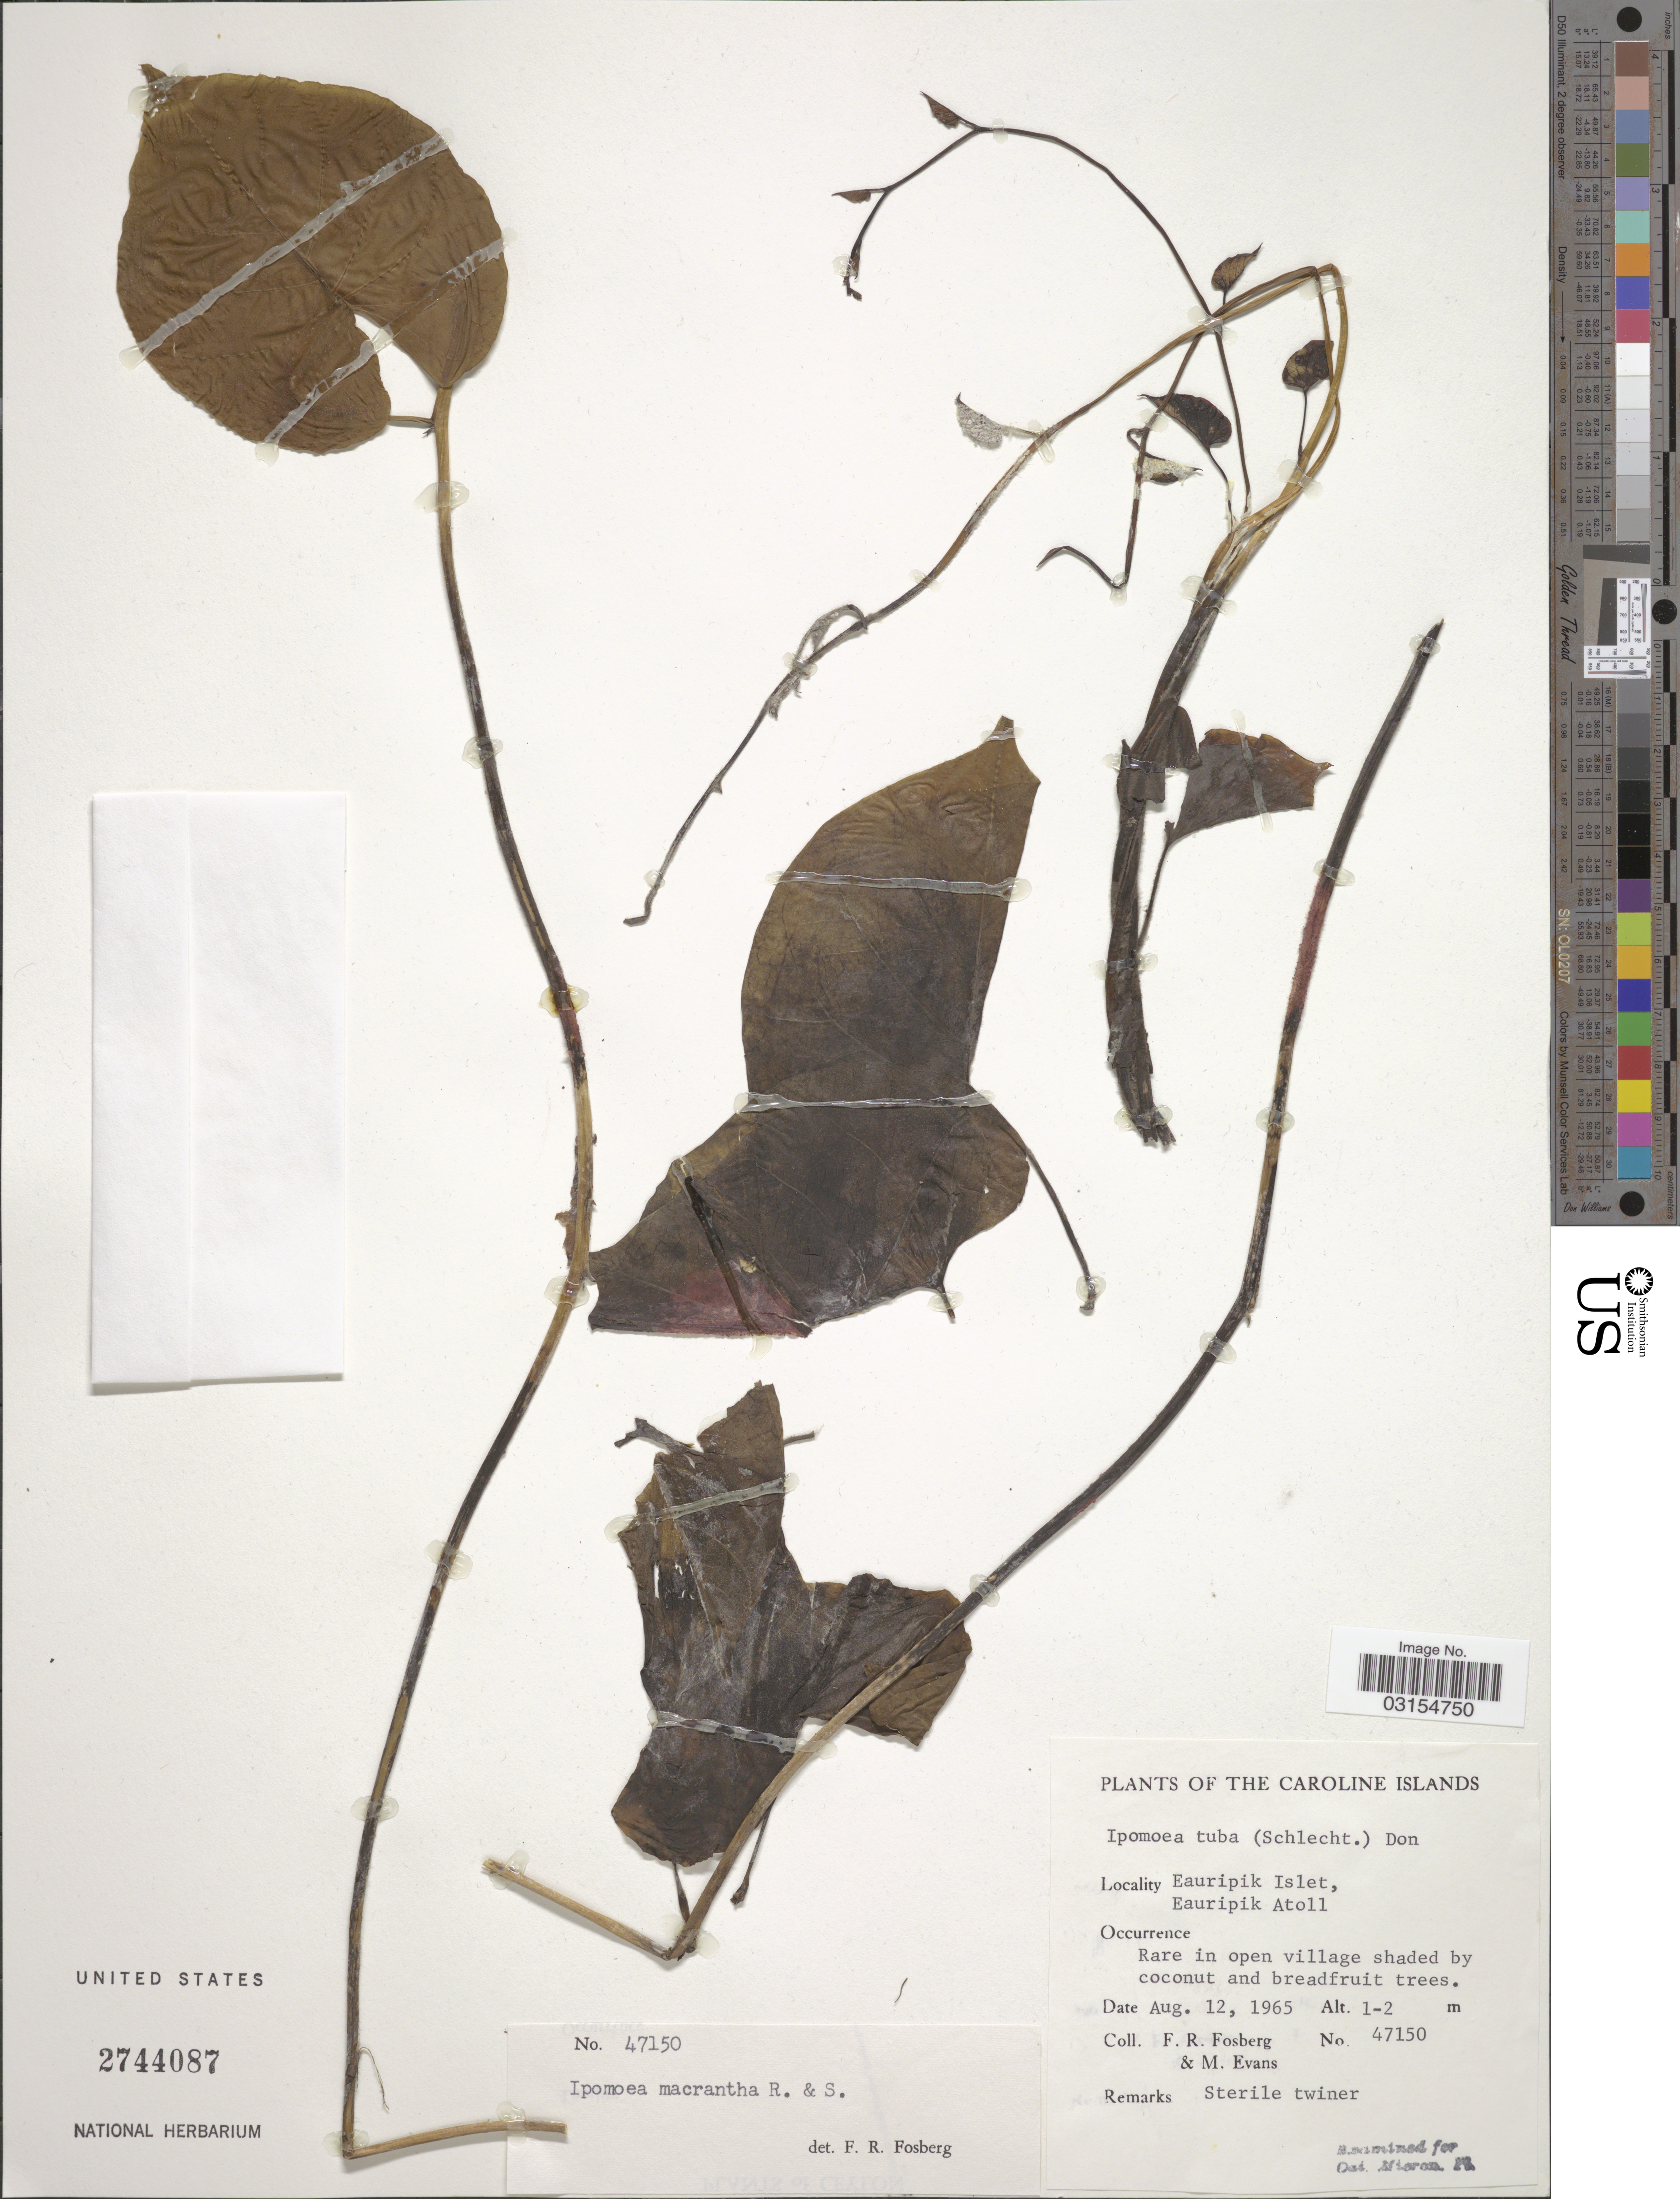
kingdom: Plantae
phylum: Tracheophyta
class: Magnoliopsida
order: Solanales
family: Convolvulaceae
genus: Ipomoea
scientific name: Ipomoea violacea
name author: L.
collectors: F. R. Fosberg & M. Evans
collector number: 47150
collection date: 1965-08-12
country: Micronesia, Federated States of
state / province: Yap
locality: The Caroline Islands, Eauripik Islet, Eauripik Atoll.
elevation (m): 1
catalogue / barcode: US 2744087